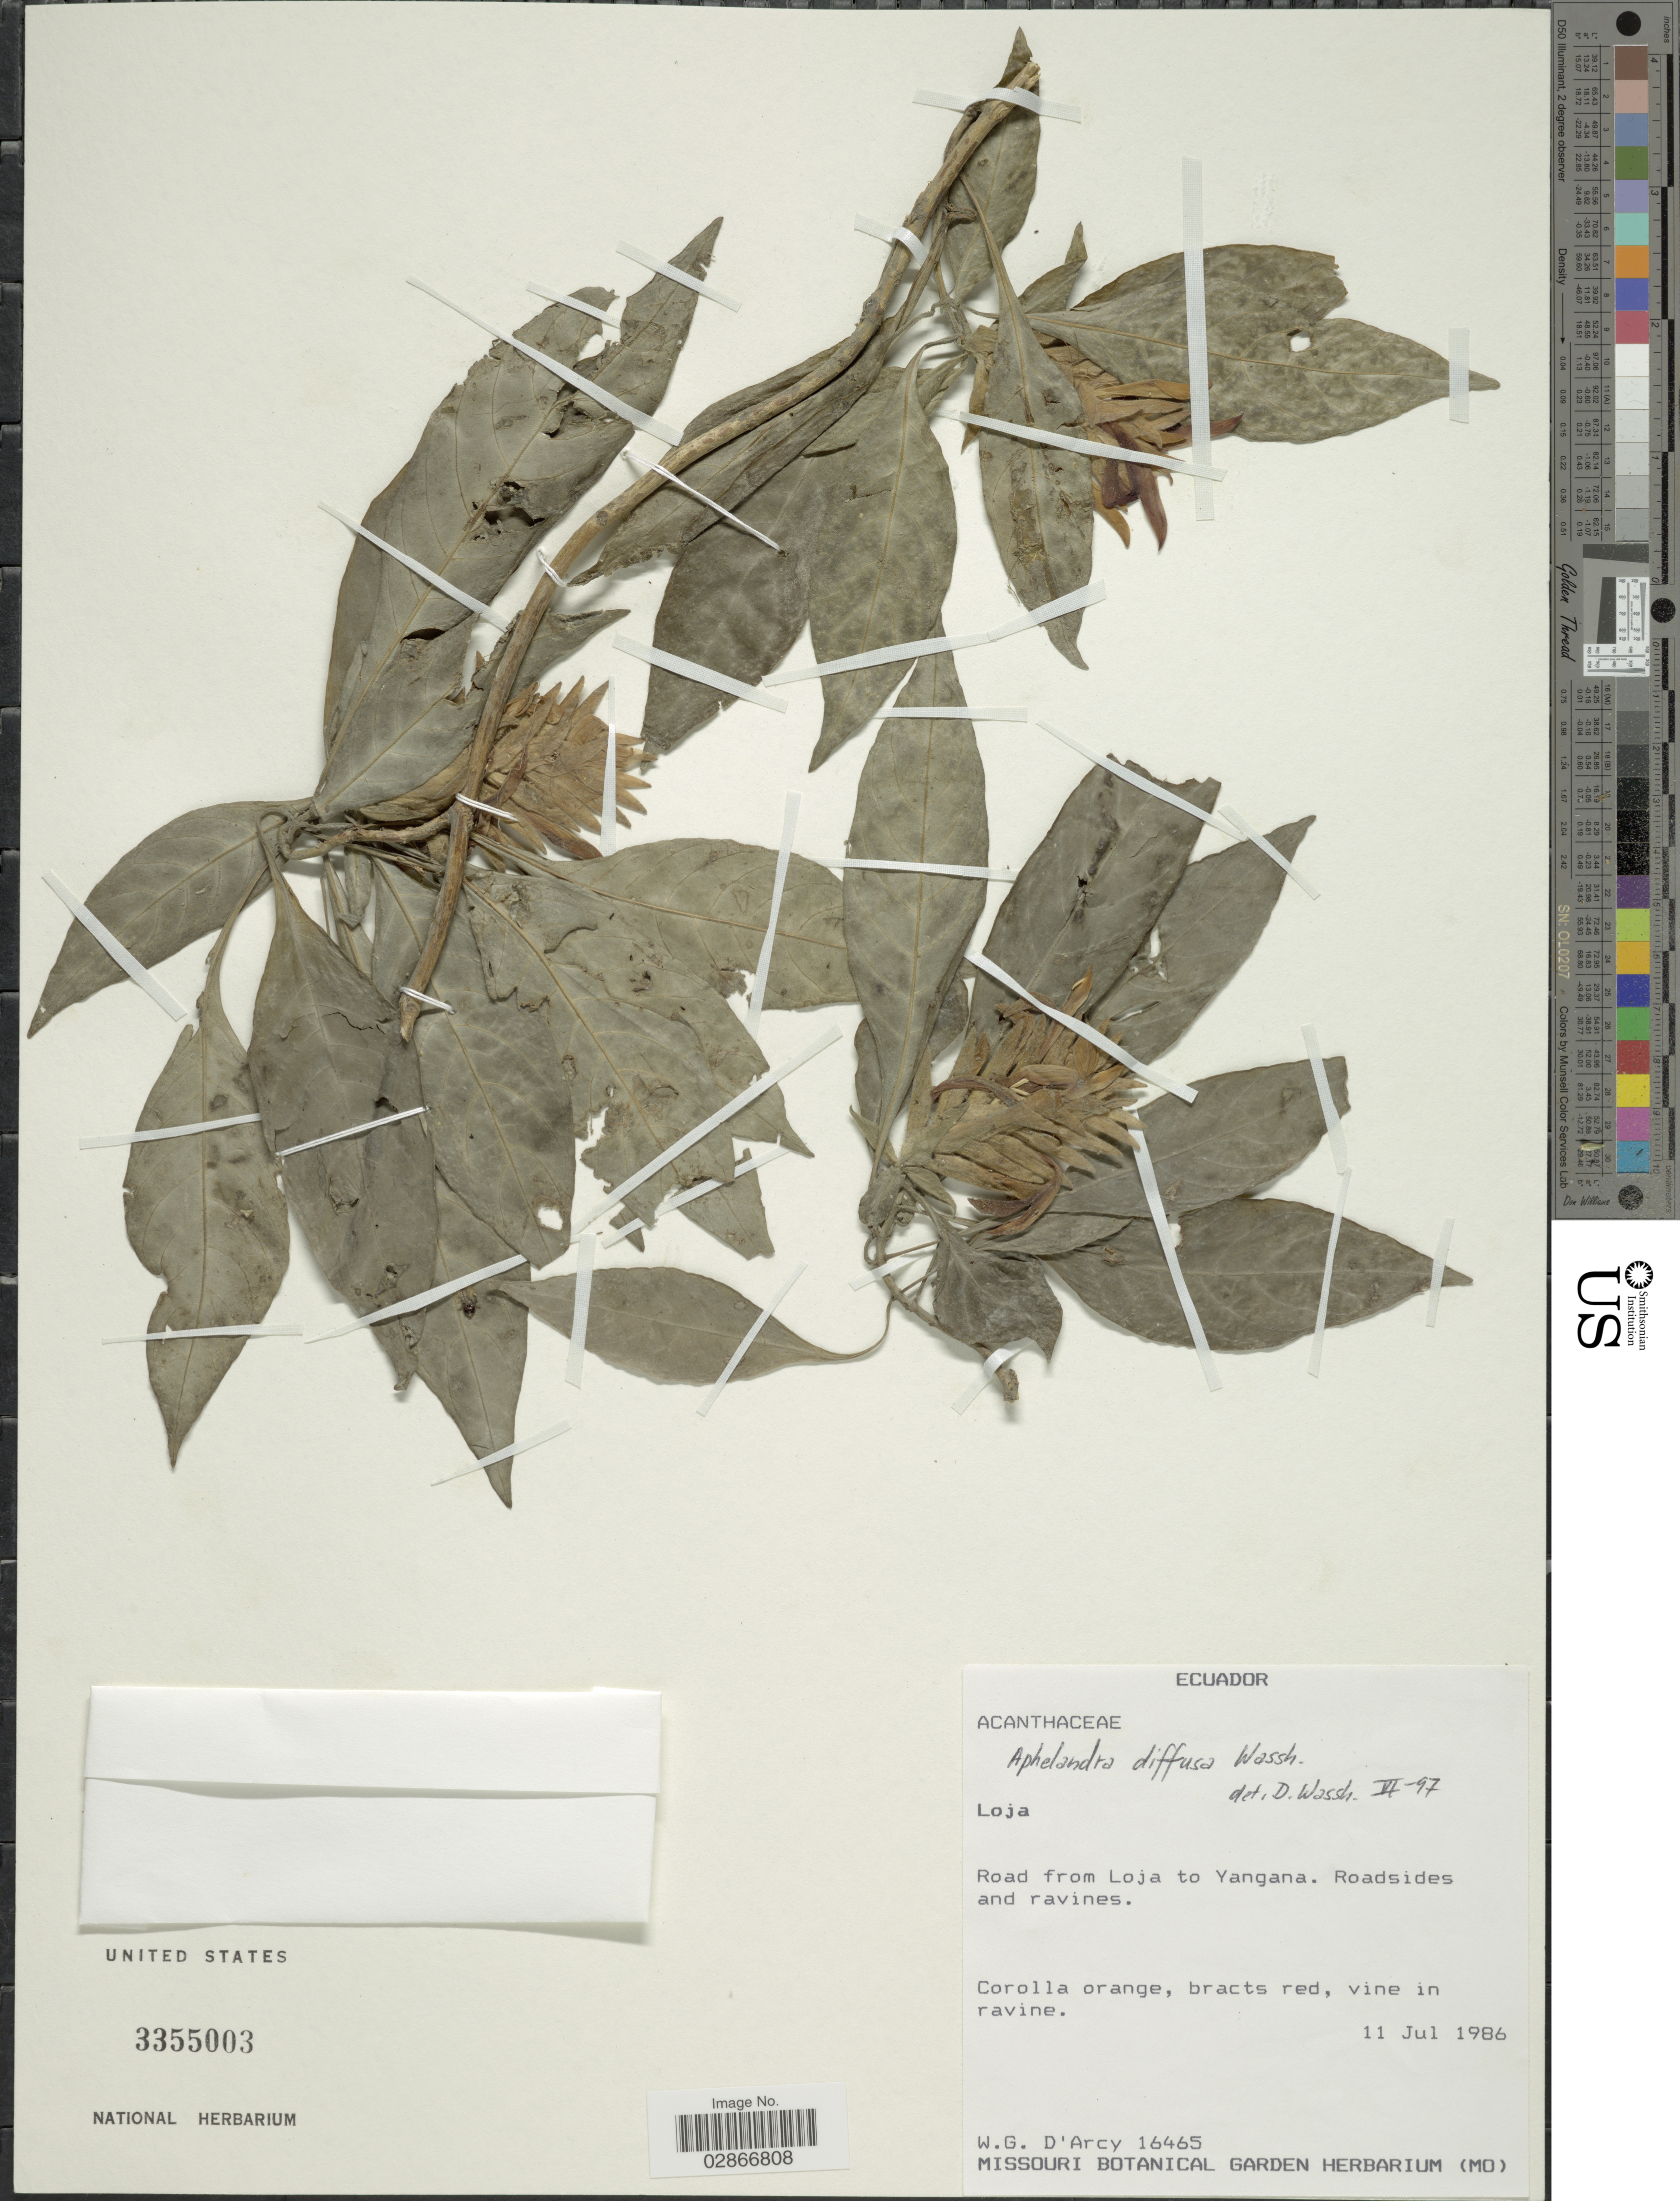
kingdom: Plantae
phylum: Tracheophyta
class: Magnoliopsida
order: Lamiales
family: Acanthaceae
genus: Aphelandra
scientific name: Aphelandra diffusa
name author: Wassh.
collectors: W. G. D'Arcy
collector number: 16465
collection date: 1986-07-11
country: Ecuador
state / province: Loja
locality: Road from Loja to Yangana.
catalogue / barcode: US 3355003